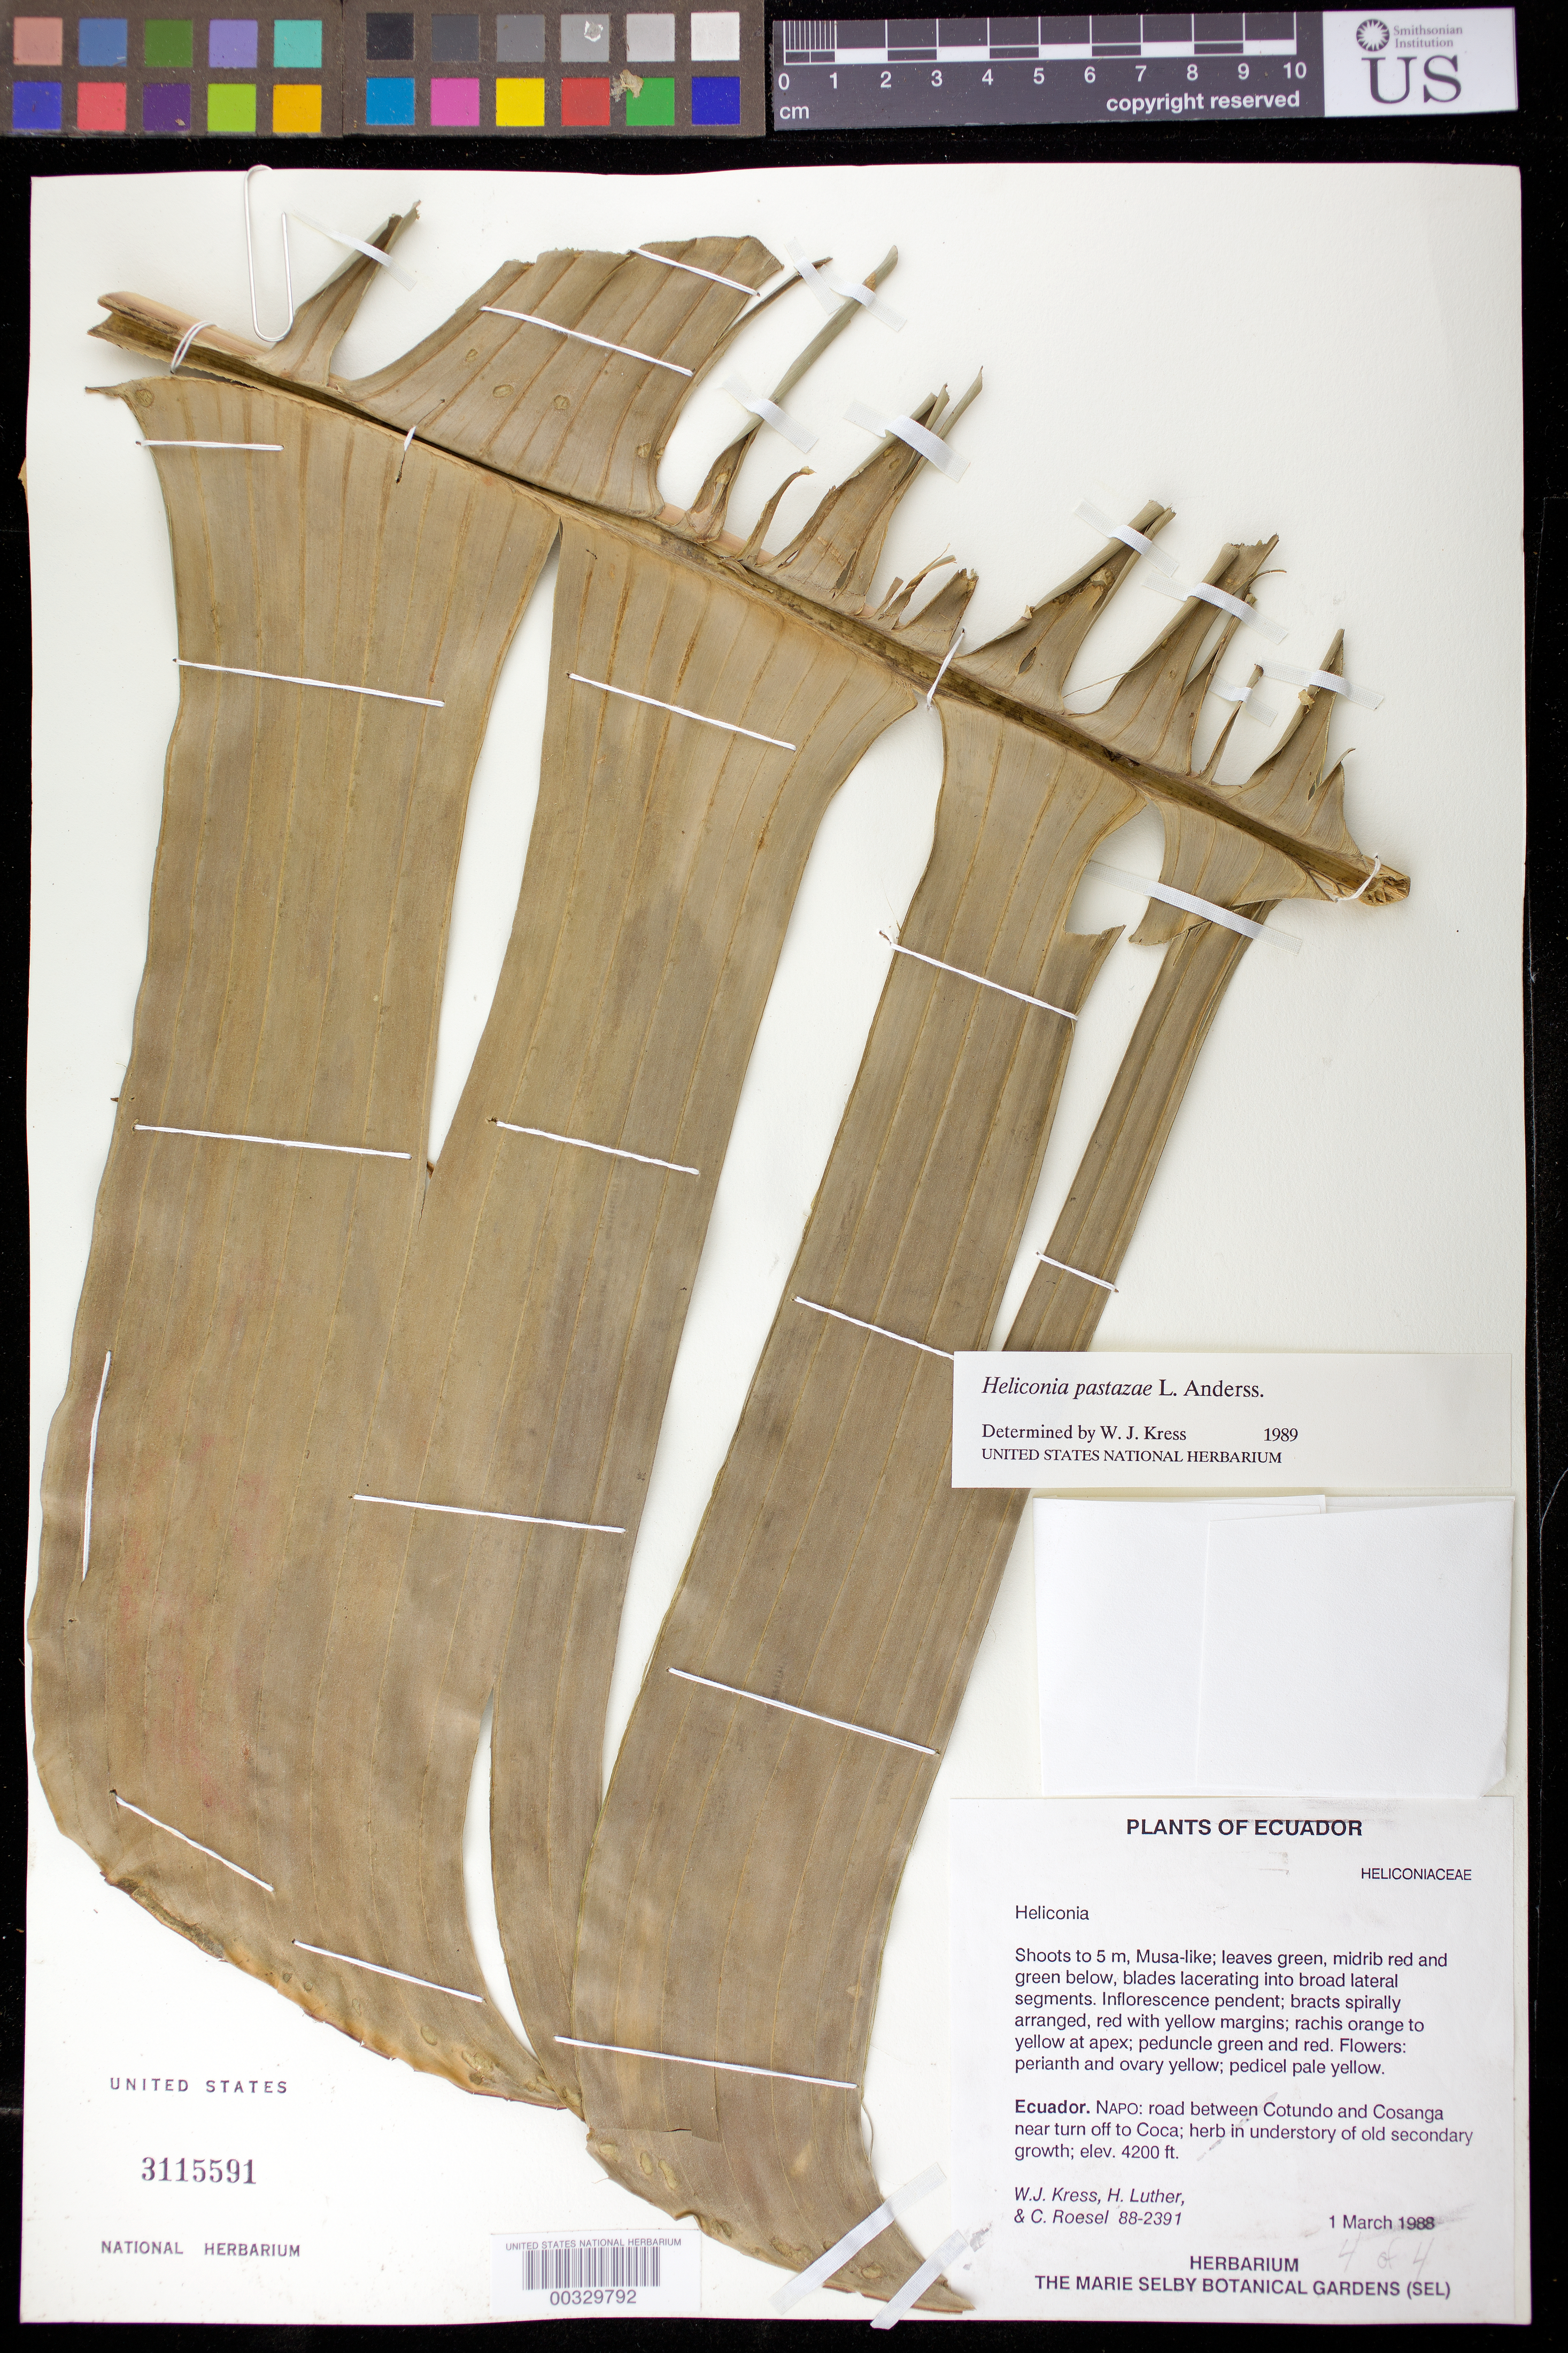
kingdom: Plantae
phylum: Tracheophyta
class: Liliopsida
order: Zingiberales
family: Heliconiaceae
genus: Heliconia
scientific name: Heliconia pastazae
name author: L. Andersson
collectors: W. J. Kress, Harry E. Luther & C. S. Roesel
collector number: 88-2391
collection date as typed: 01 Mar 1988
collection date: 1988-03-01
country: Ecuador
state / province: Napo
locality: Road between Cotundo and Cosanga near turn to Ccoca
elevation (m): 1280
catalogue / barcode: US 3115591